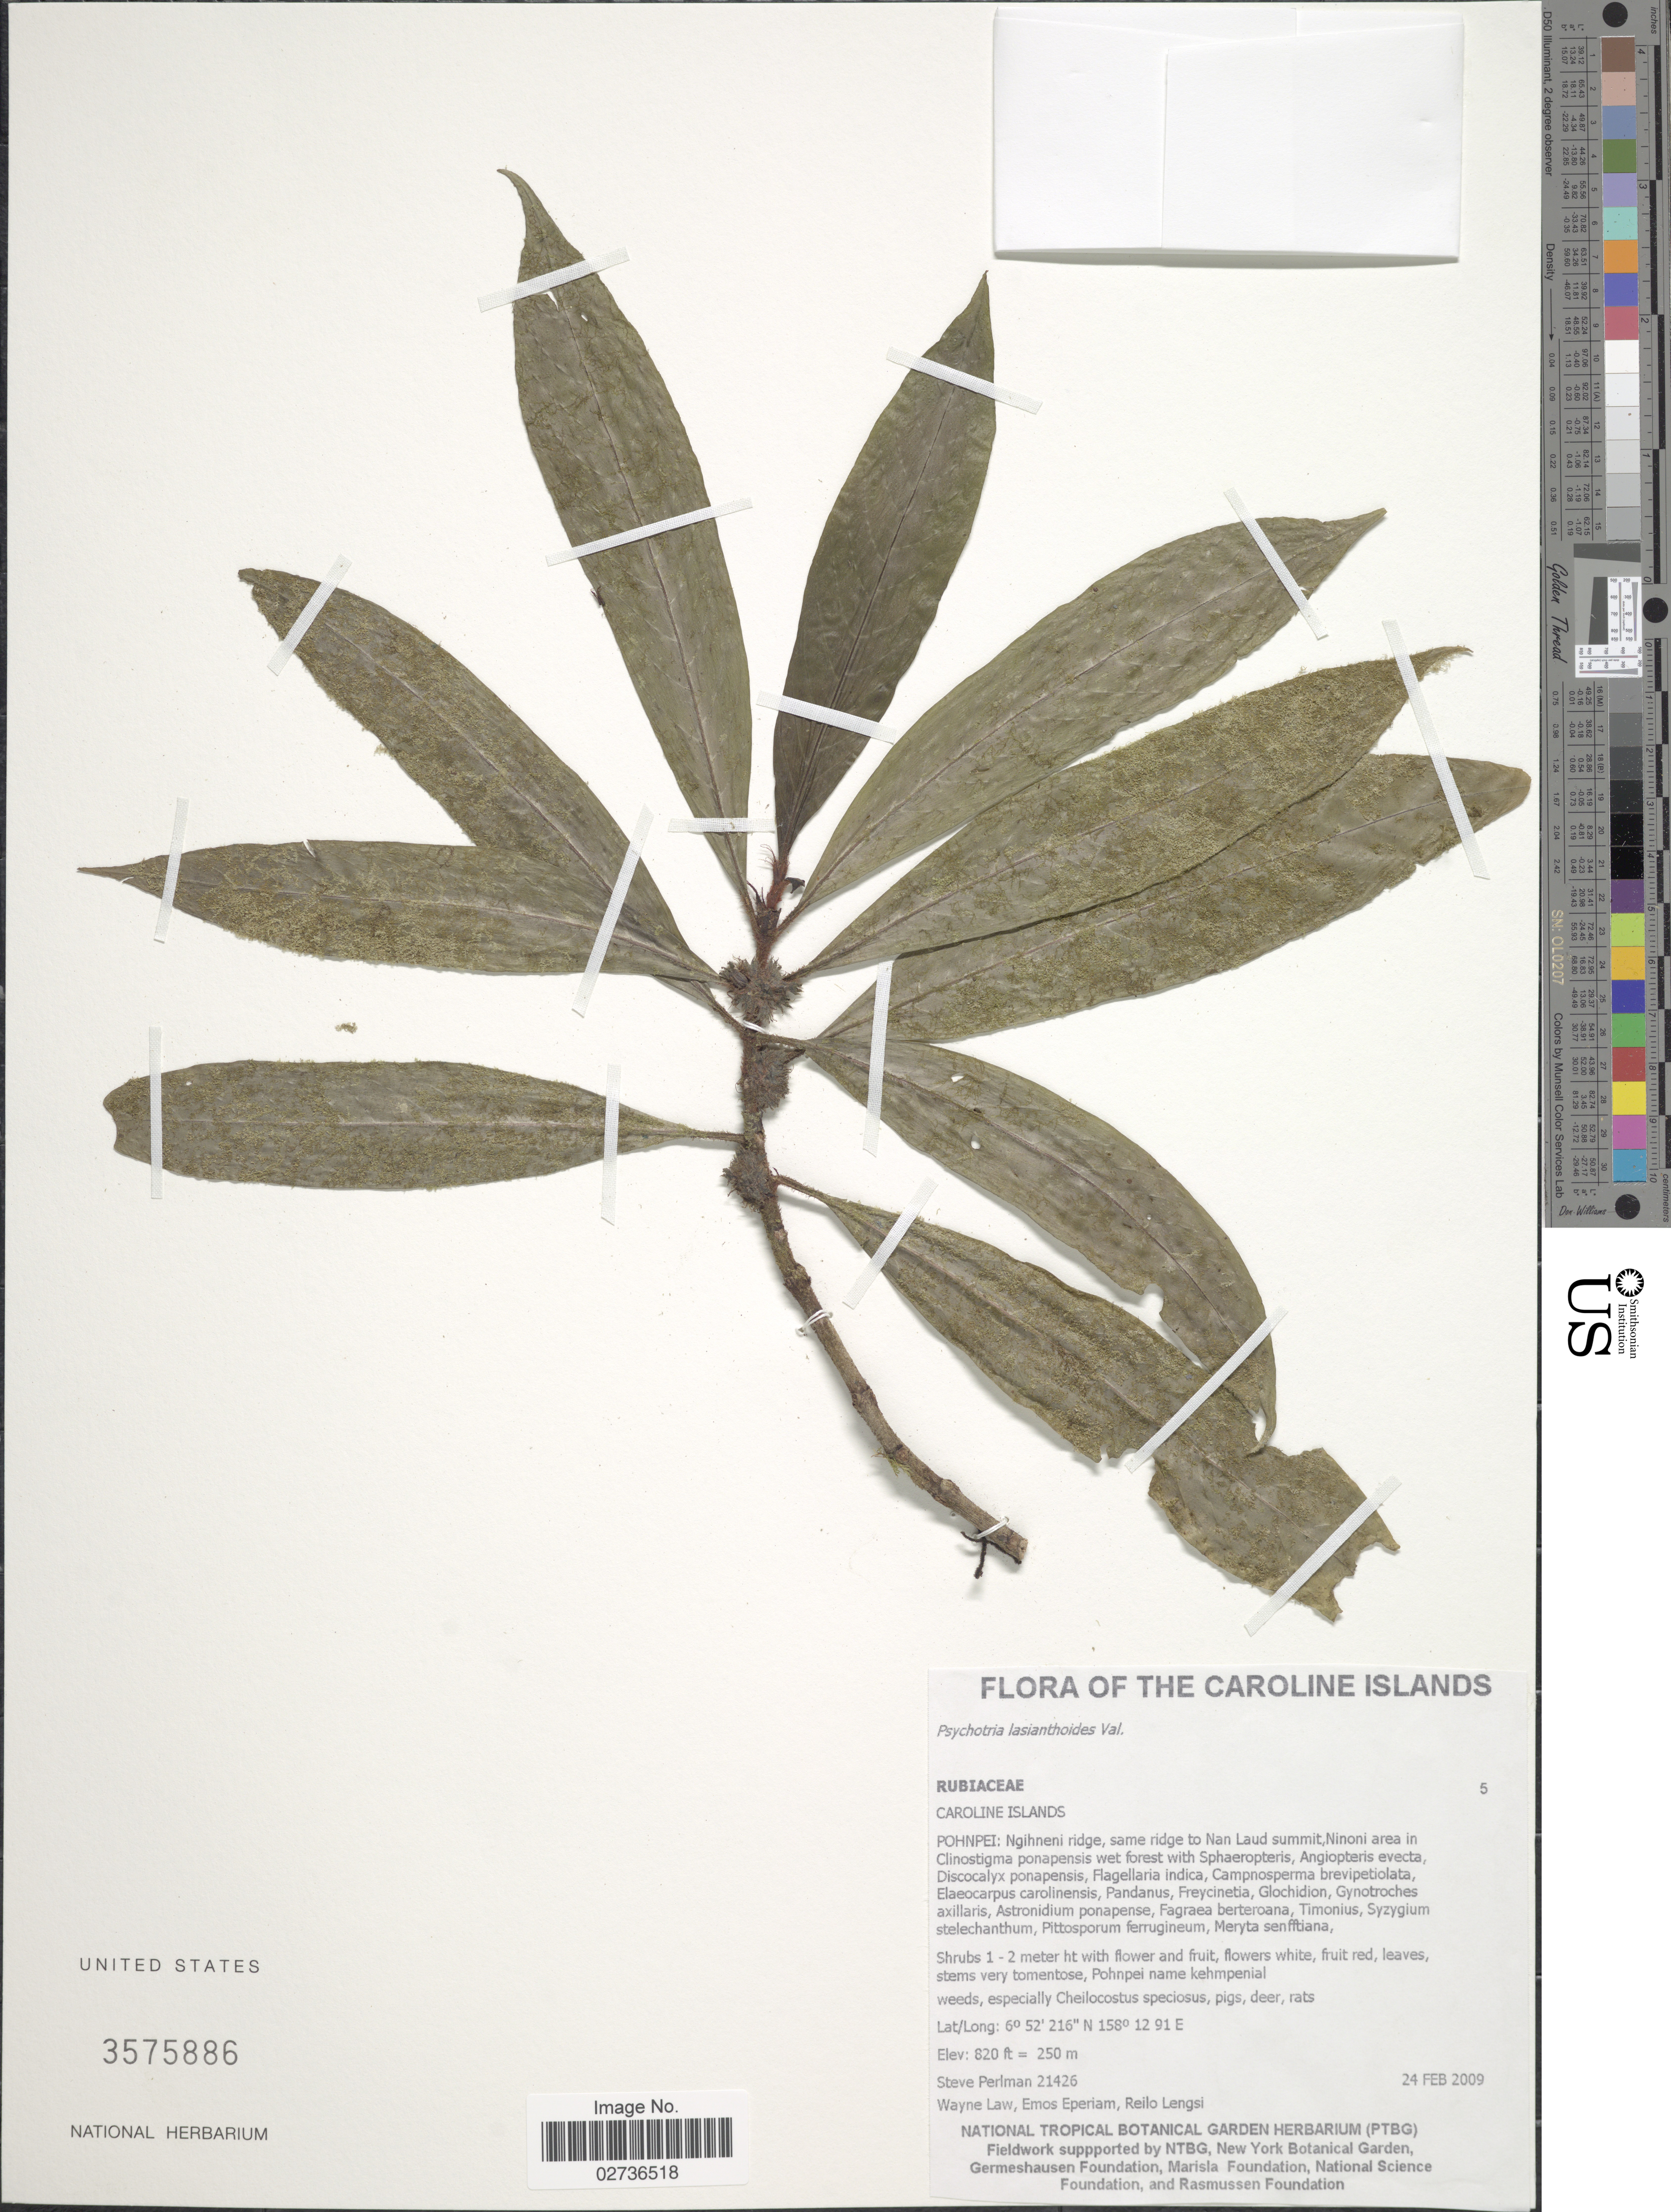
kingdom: Plantae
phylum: Tracheophyta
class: Magnoliopsida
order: Gentianales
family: Rubiaceae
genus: Psychotria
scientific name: Psychotria lasianthoides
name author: Valeton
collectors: S. Perlman, W. Law, E. Eperiam & L. Reilo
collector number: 21426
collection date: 2009-02-24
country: Micronesia, Federated States of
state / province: Pohnpei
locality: Pohnpei: Ngihneni ridge, same ridge to Nan Laud summit, Ninoni area in Clinostigma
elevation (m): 250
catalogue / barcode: US 3575886